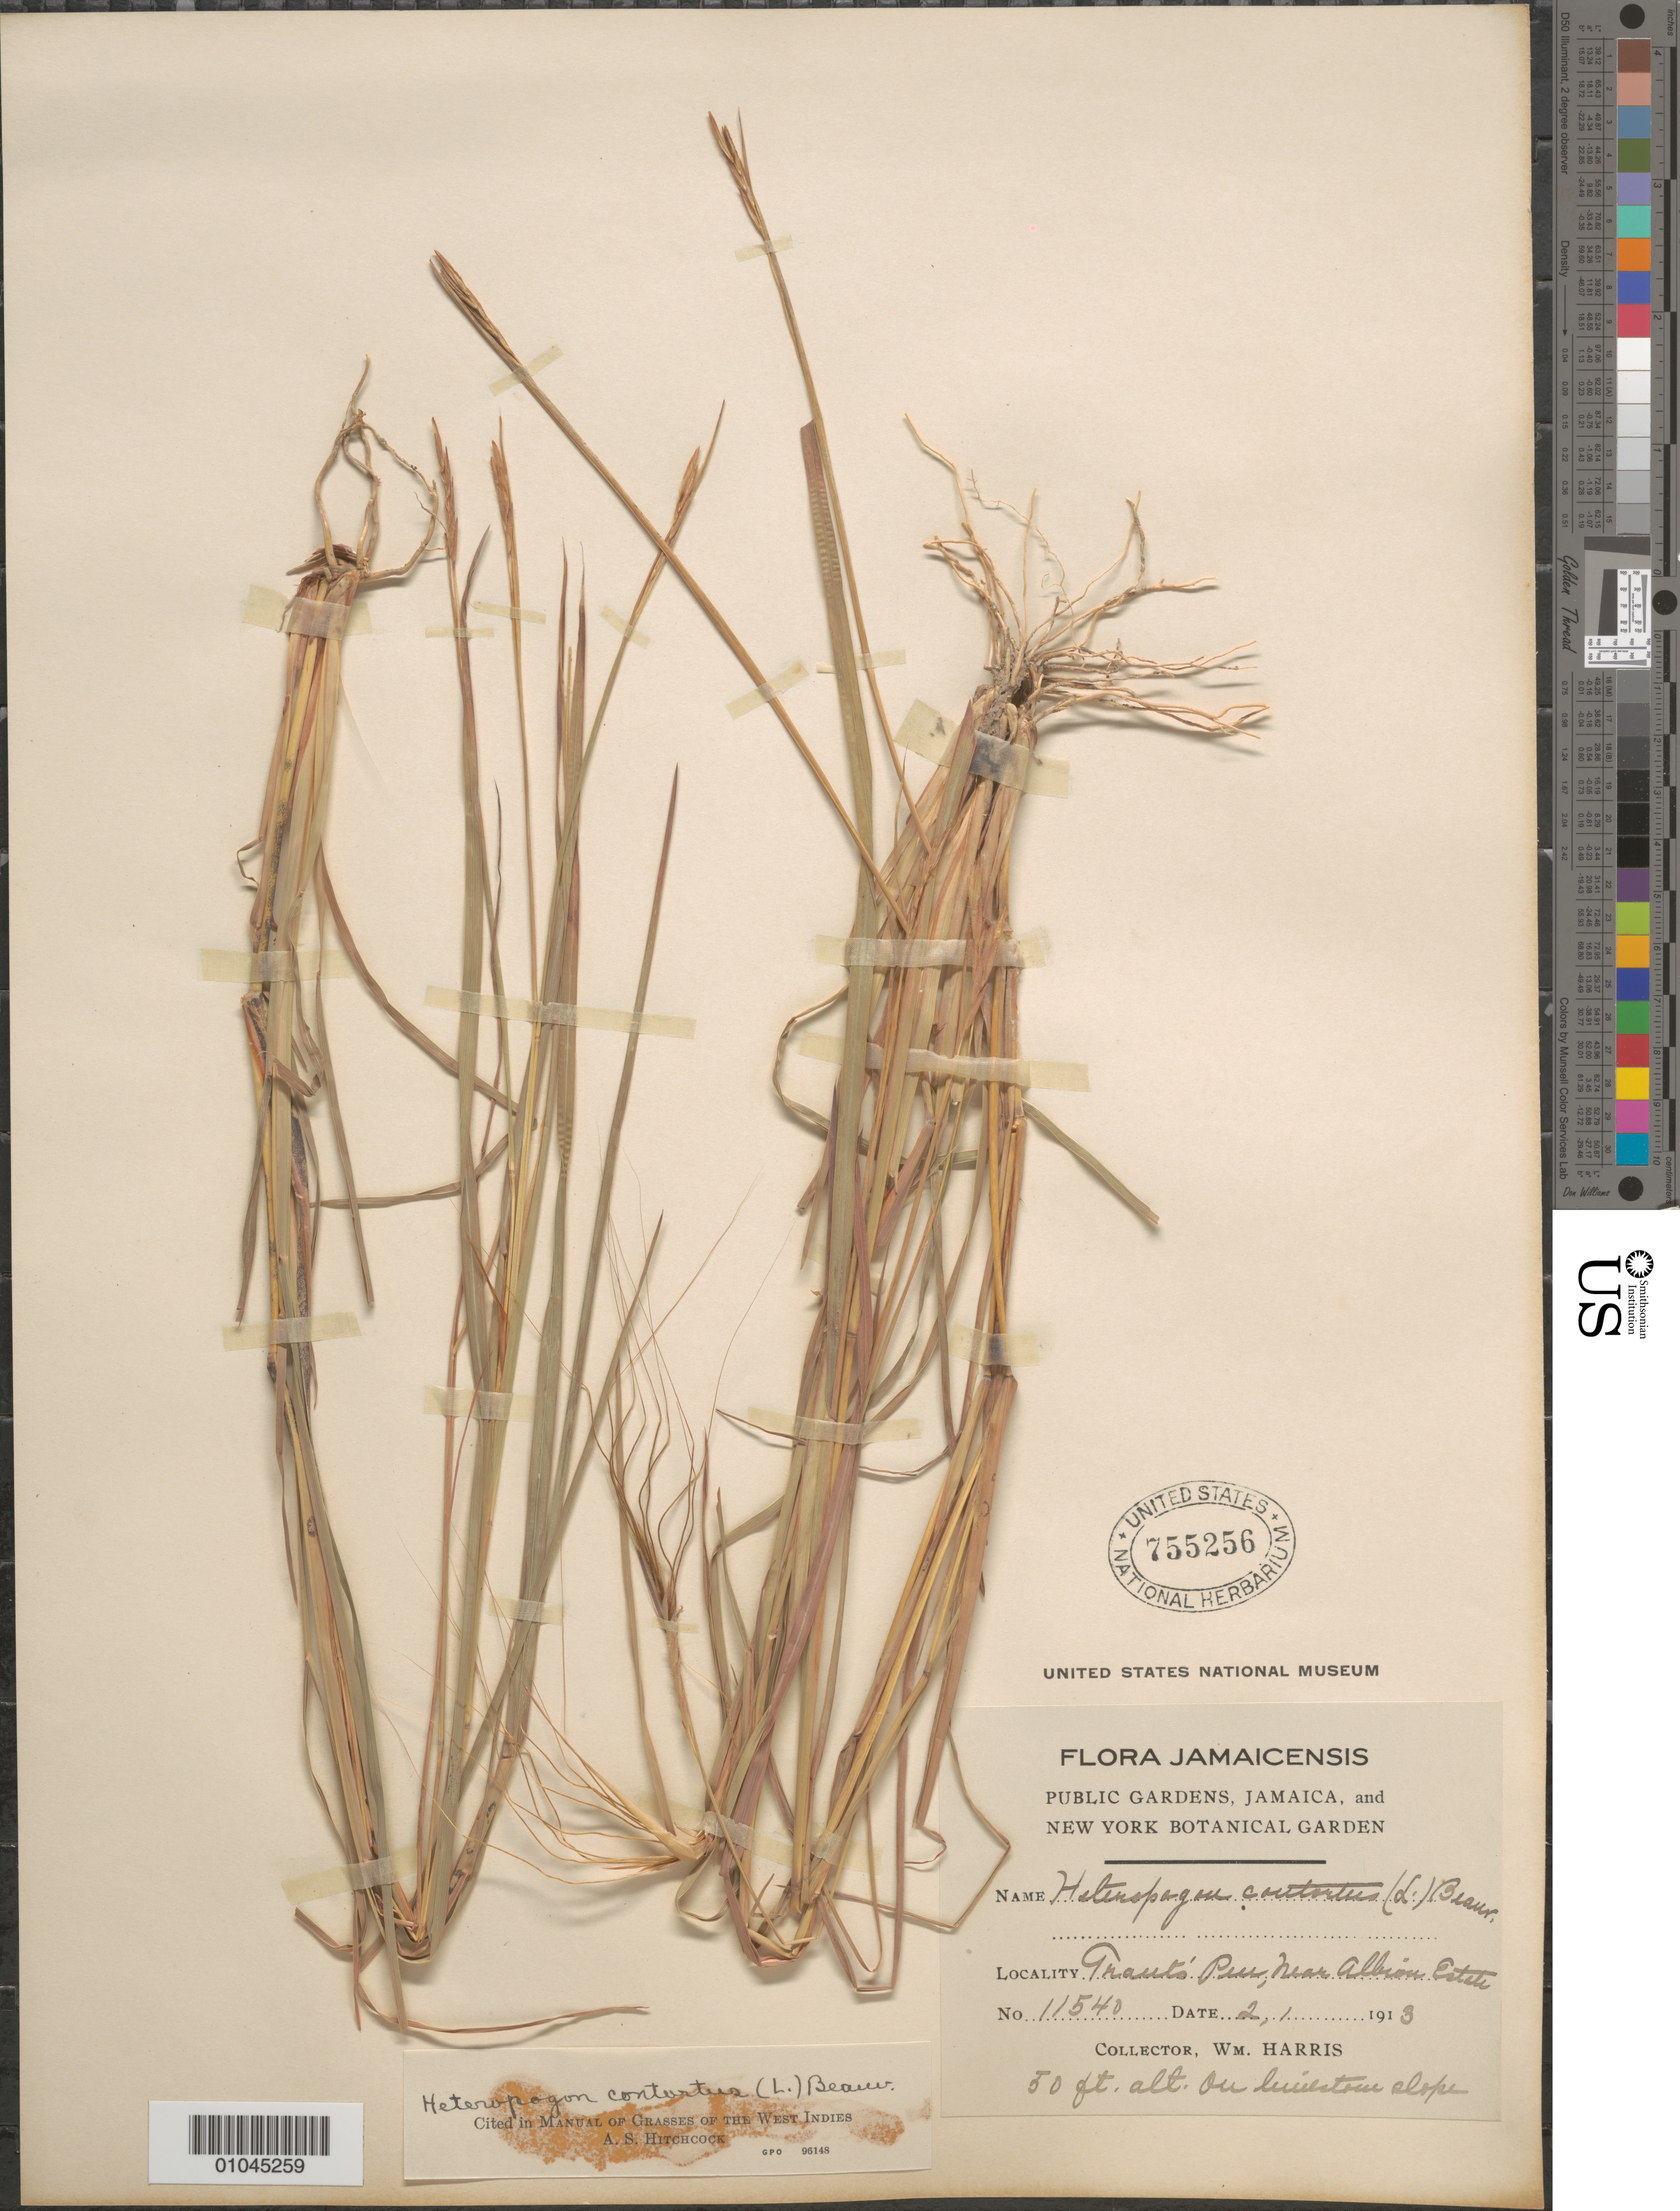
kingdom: Plantae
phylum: Tracheophyta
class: Liliopsida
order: Poales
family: Poaceae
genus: Heteropogon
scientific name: Heteropogon contortus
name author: (L.) P. Beauv. ex Roem. & Schult.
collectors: W. Harris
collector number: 11540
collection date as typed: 02 Jan 1913 or 01 Feb 1913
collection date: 1913-01-02 or 1913-02-01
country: Jamaica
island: Jamaica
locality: Grant's Pass, Albion Estate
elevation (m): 15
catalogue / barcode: US 755256